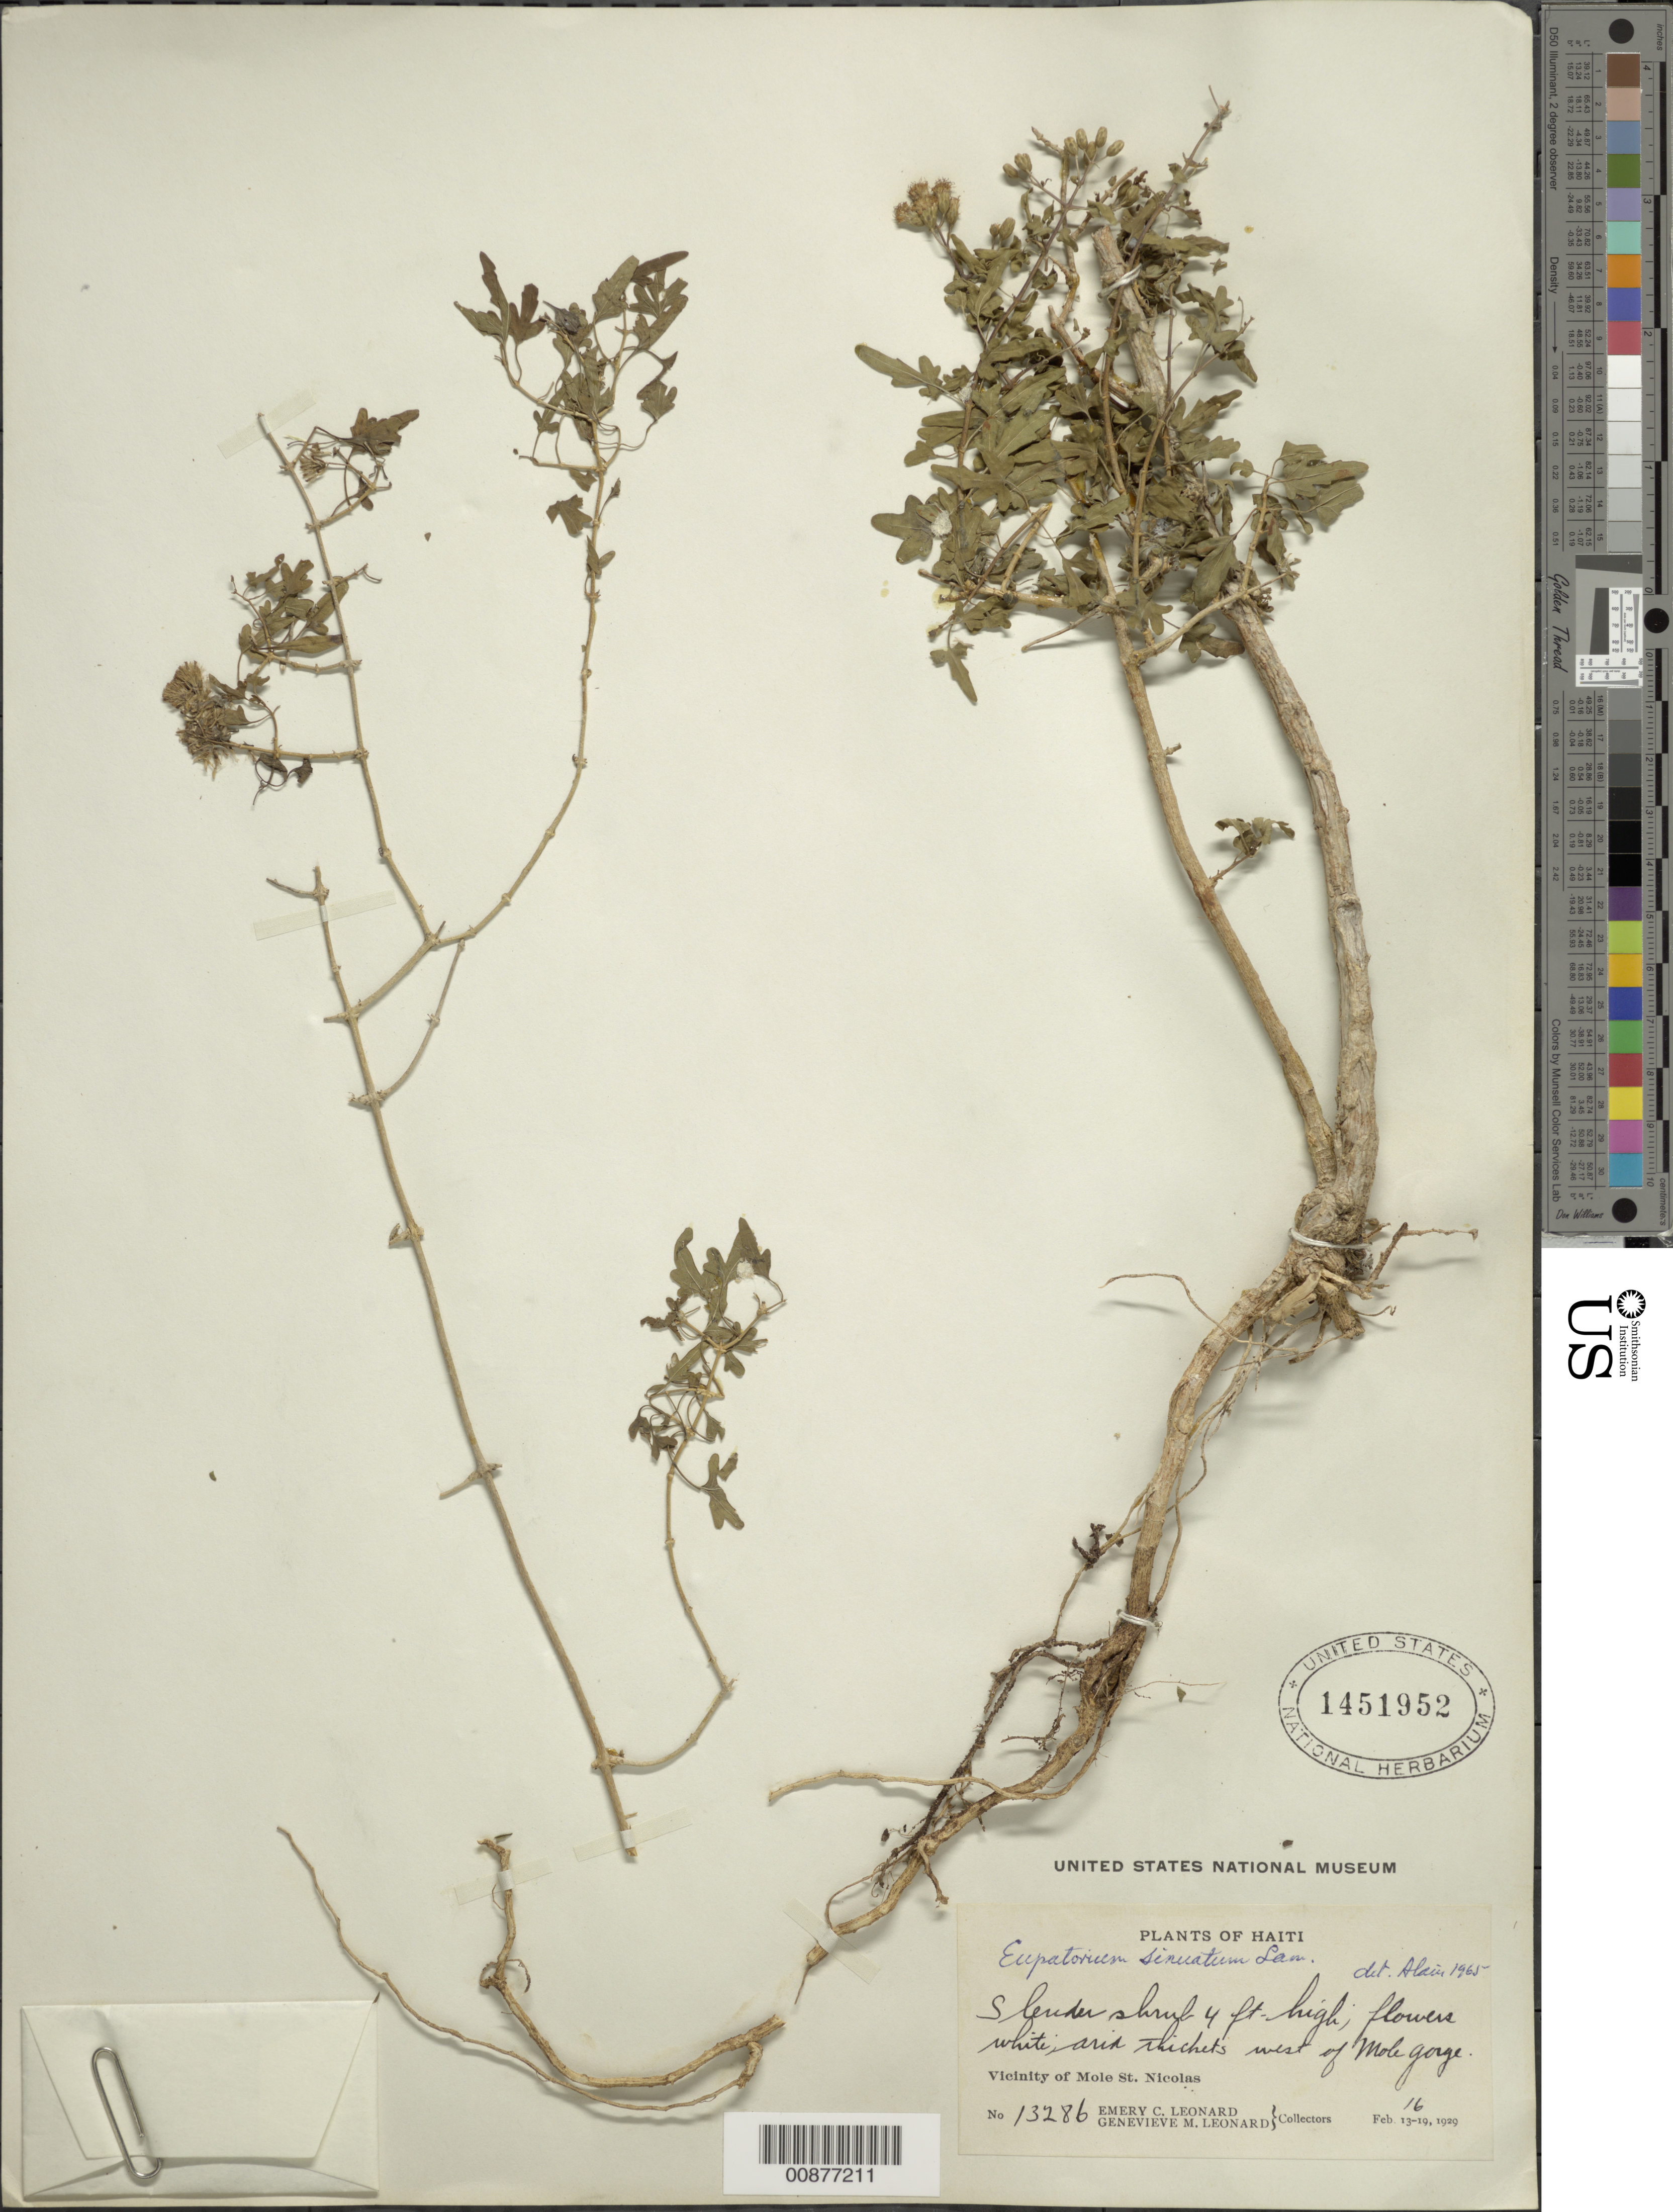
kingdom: Plantae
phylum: Tracheophyta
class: Magnoliopsida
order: Asterales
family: Asteraceae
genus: Osmiopsis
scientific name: Osmiopsis plumerii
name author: (Urb. & Ekman) R.M. King & H. Rob.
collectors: E. C. Leonard & G. M. Leonard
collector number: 13286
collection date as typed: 16 Feb 1929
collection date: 1929-02-16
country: Haiti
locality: Vicinity of Mole St. Nicolas. Thickets west of Mole Gorge.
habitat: Arid thickets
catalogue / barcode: US 1451952